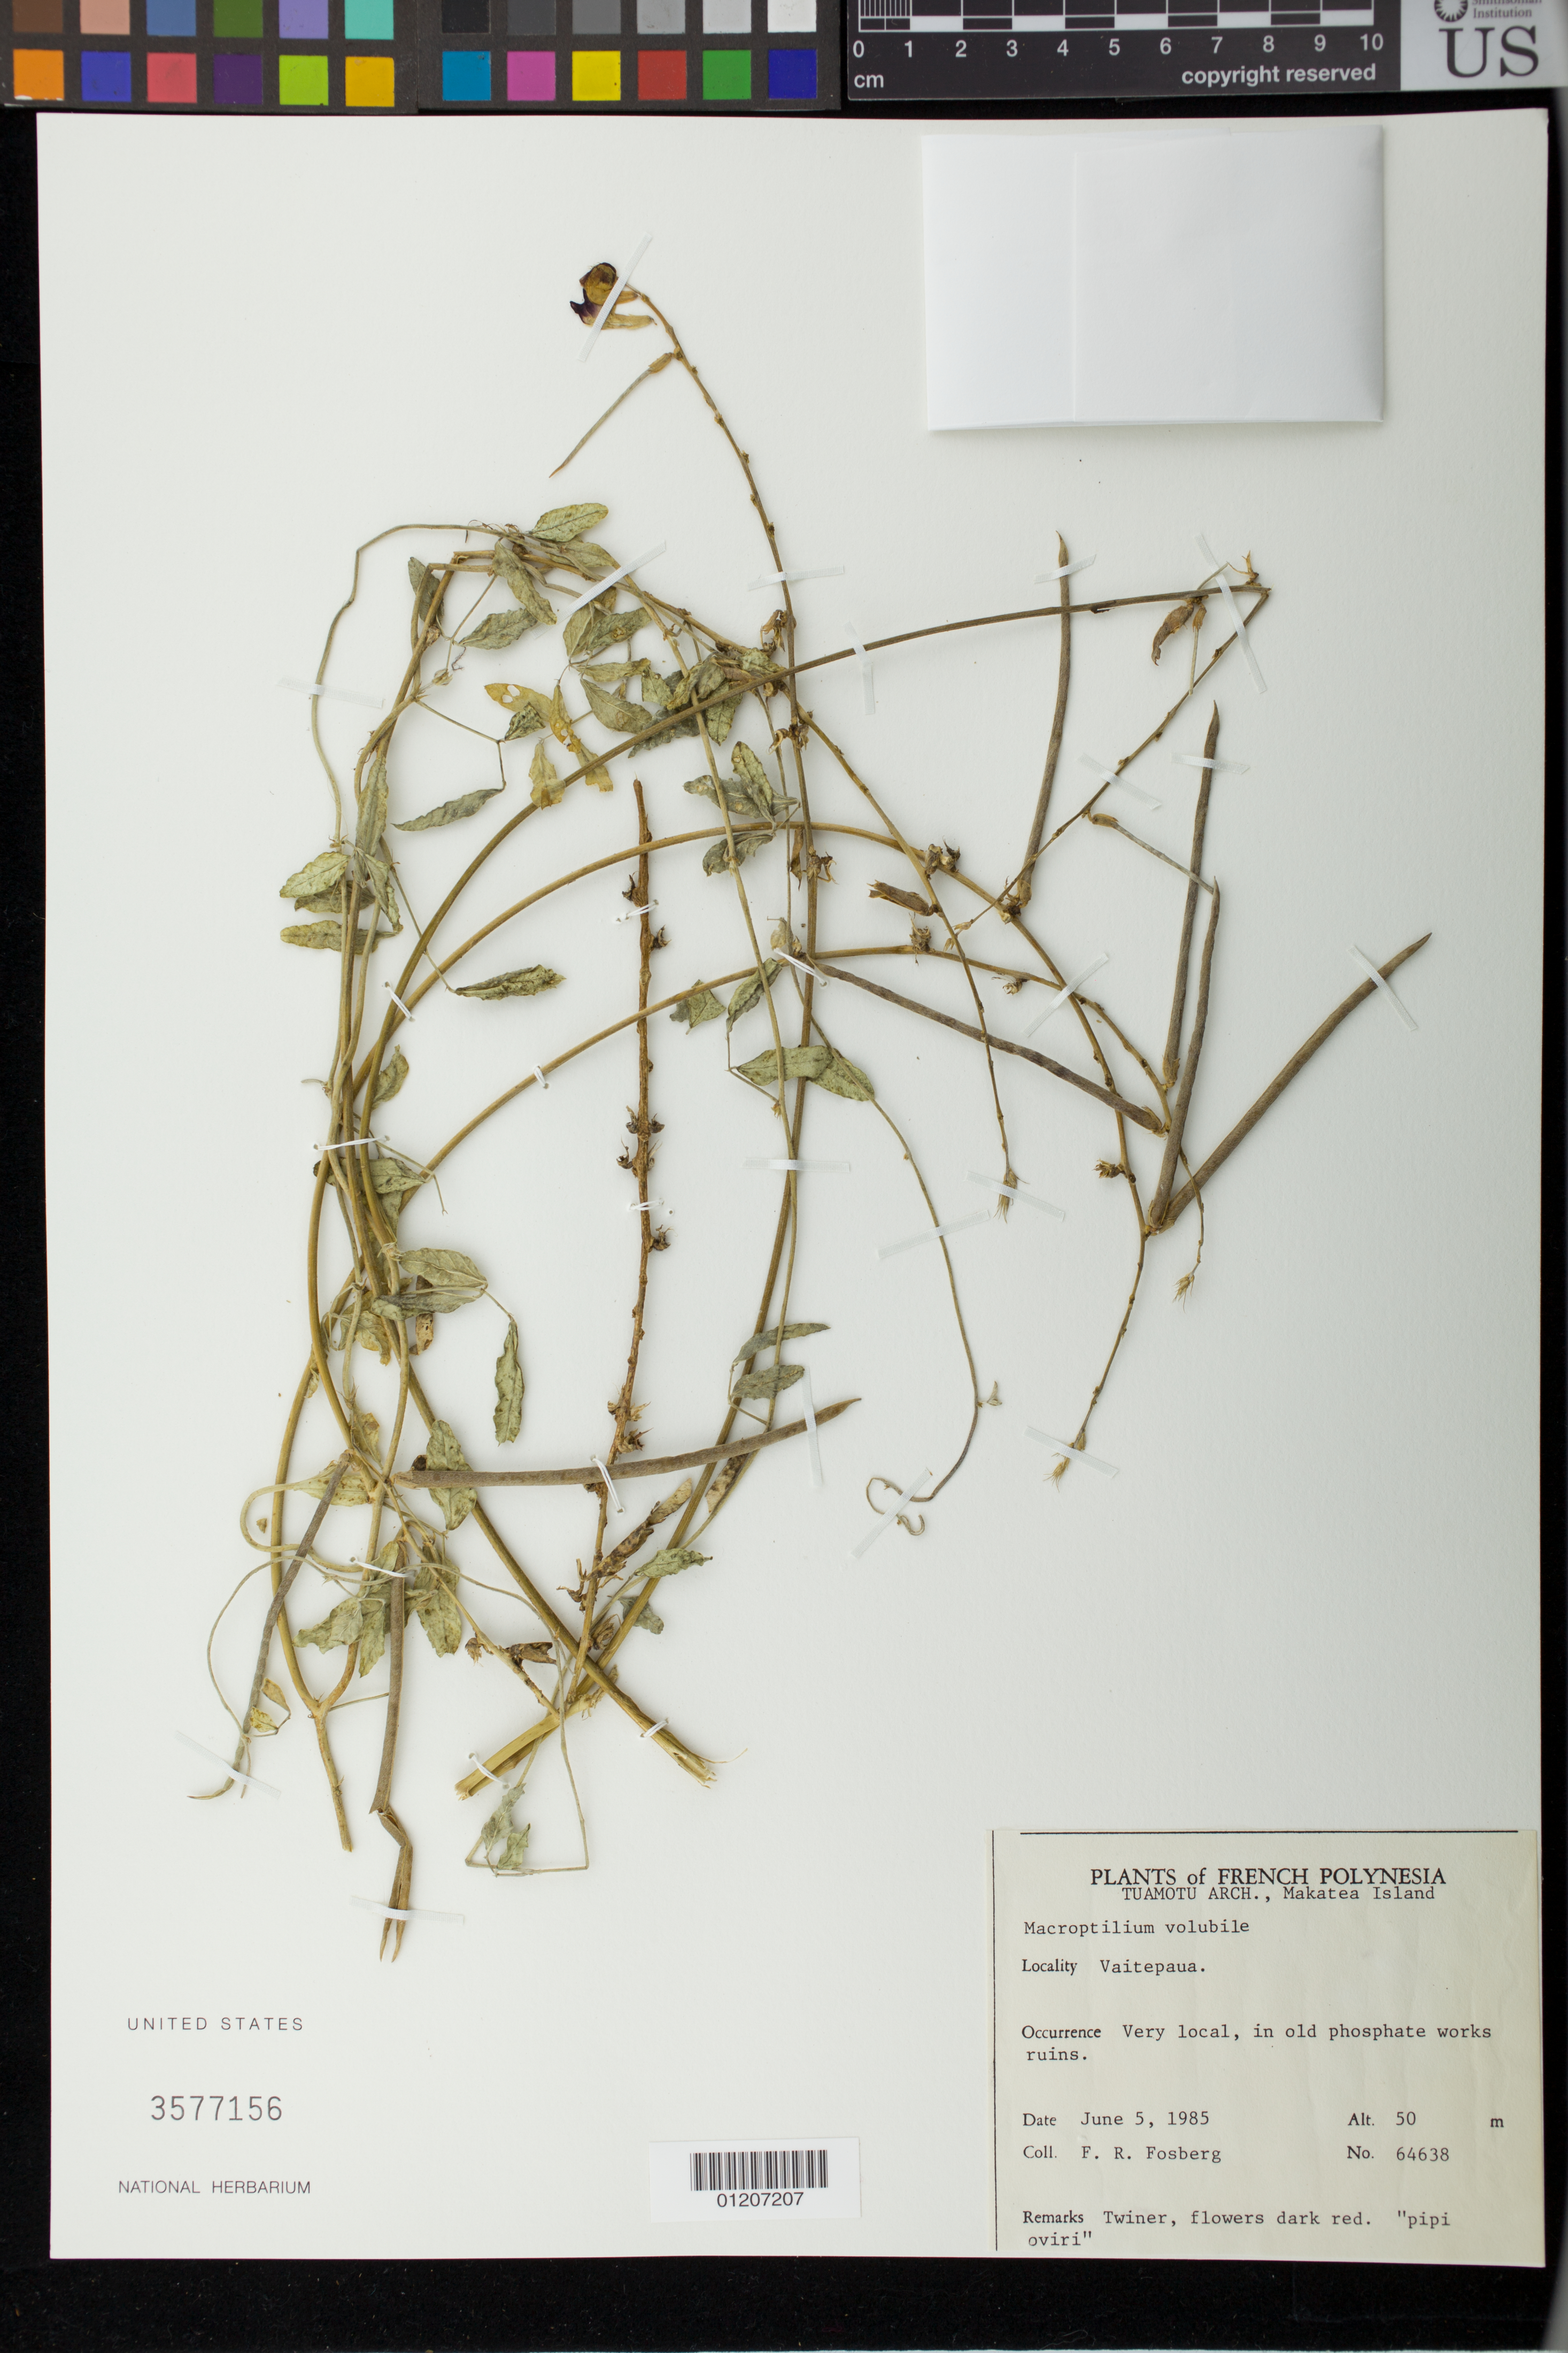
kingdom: Plantae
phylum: Tracheophyta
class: Magnoliopsida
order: Fabales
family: Fabaceae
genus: Macroptilium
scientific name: Macroptilium sp.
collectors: F. R. Fosberg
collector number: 64638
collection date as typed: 05 Jun 1985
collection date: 1985-06-05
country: French Polynesia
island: Makatea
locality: Vaitepaua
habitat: In old phosphate works ruins.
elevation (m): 50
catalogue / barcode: US 3577156